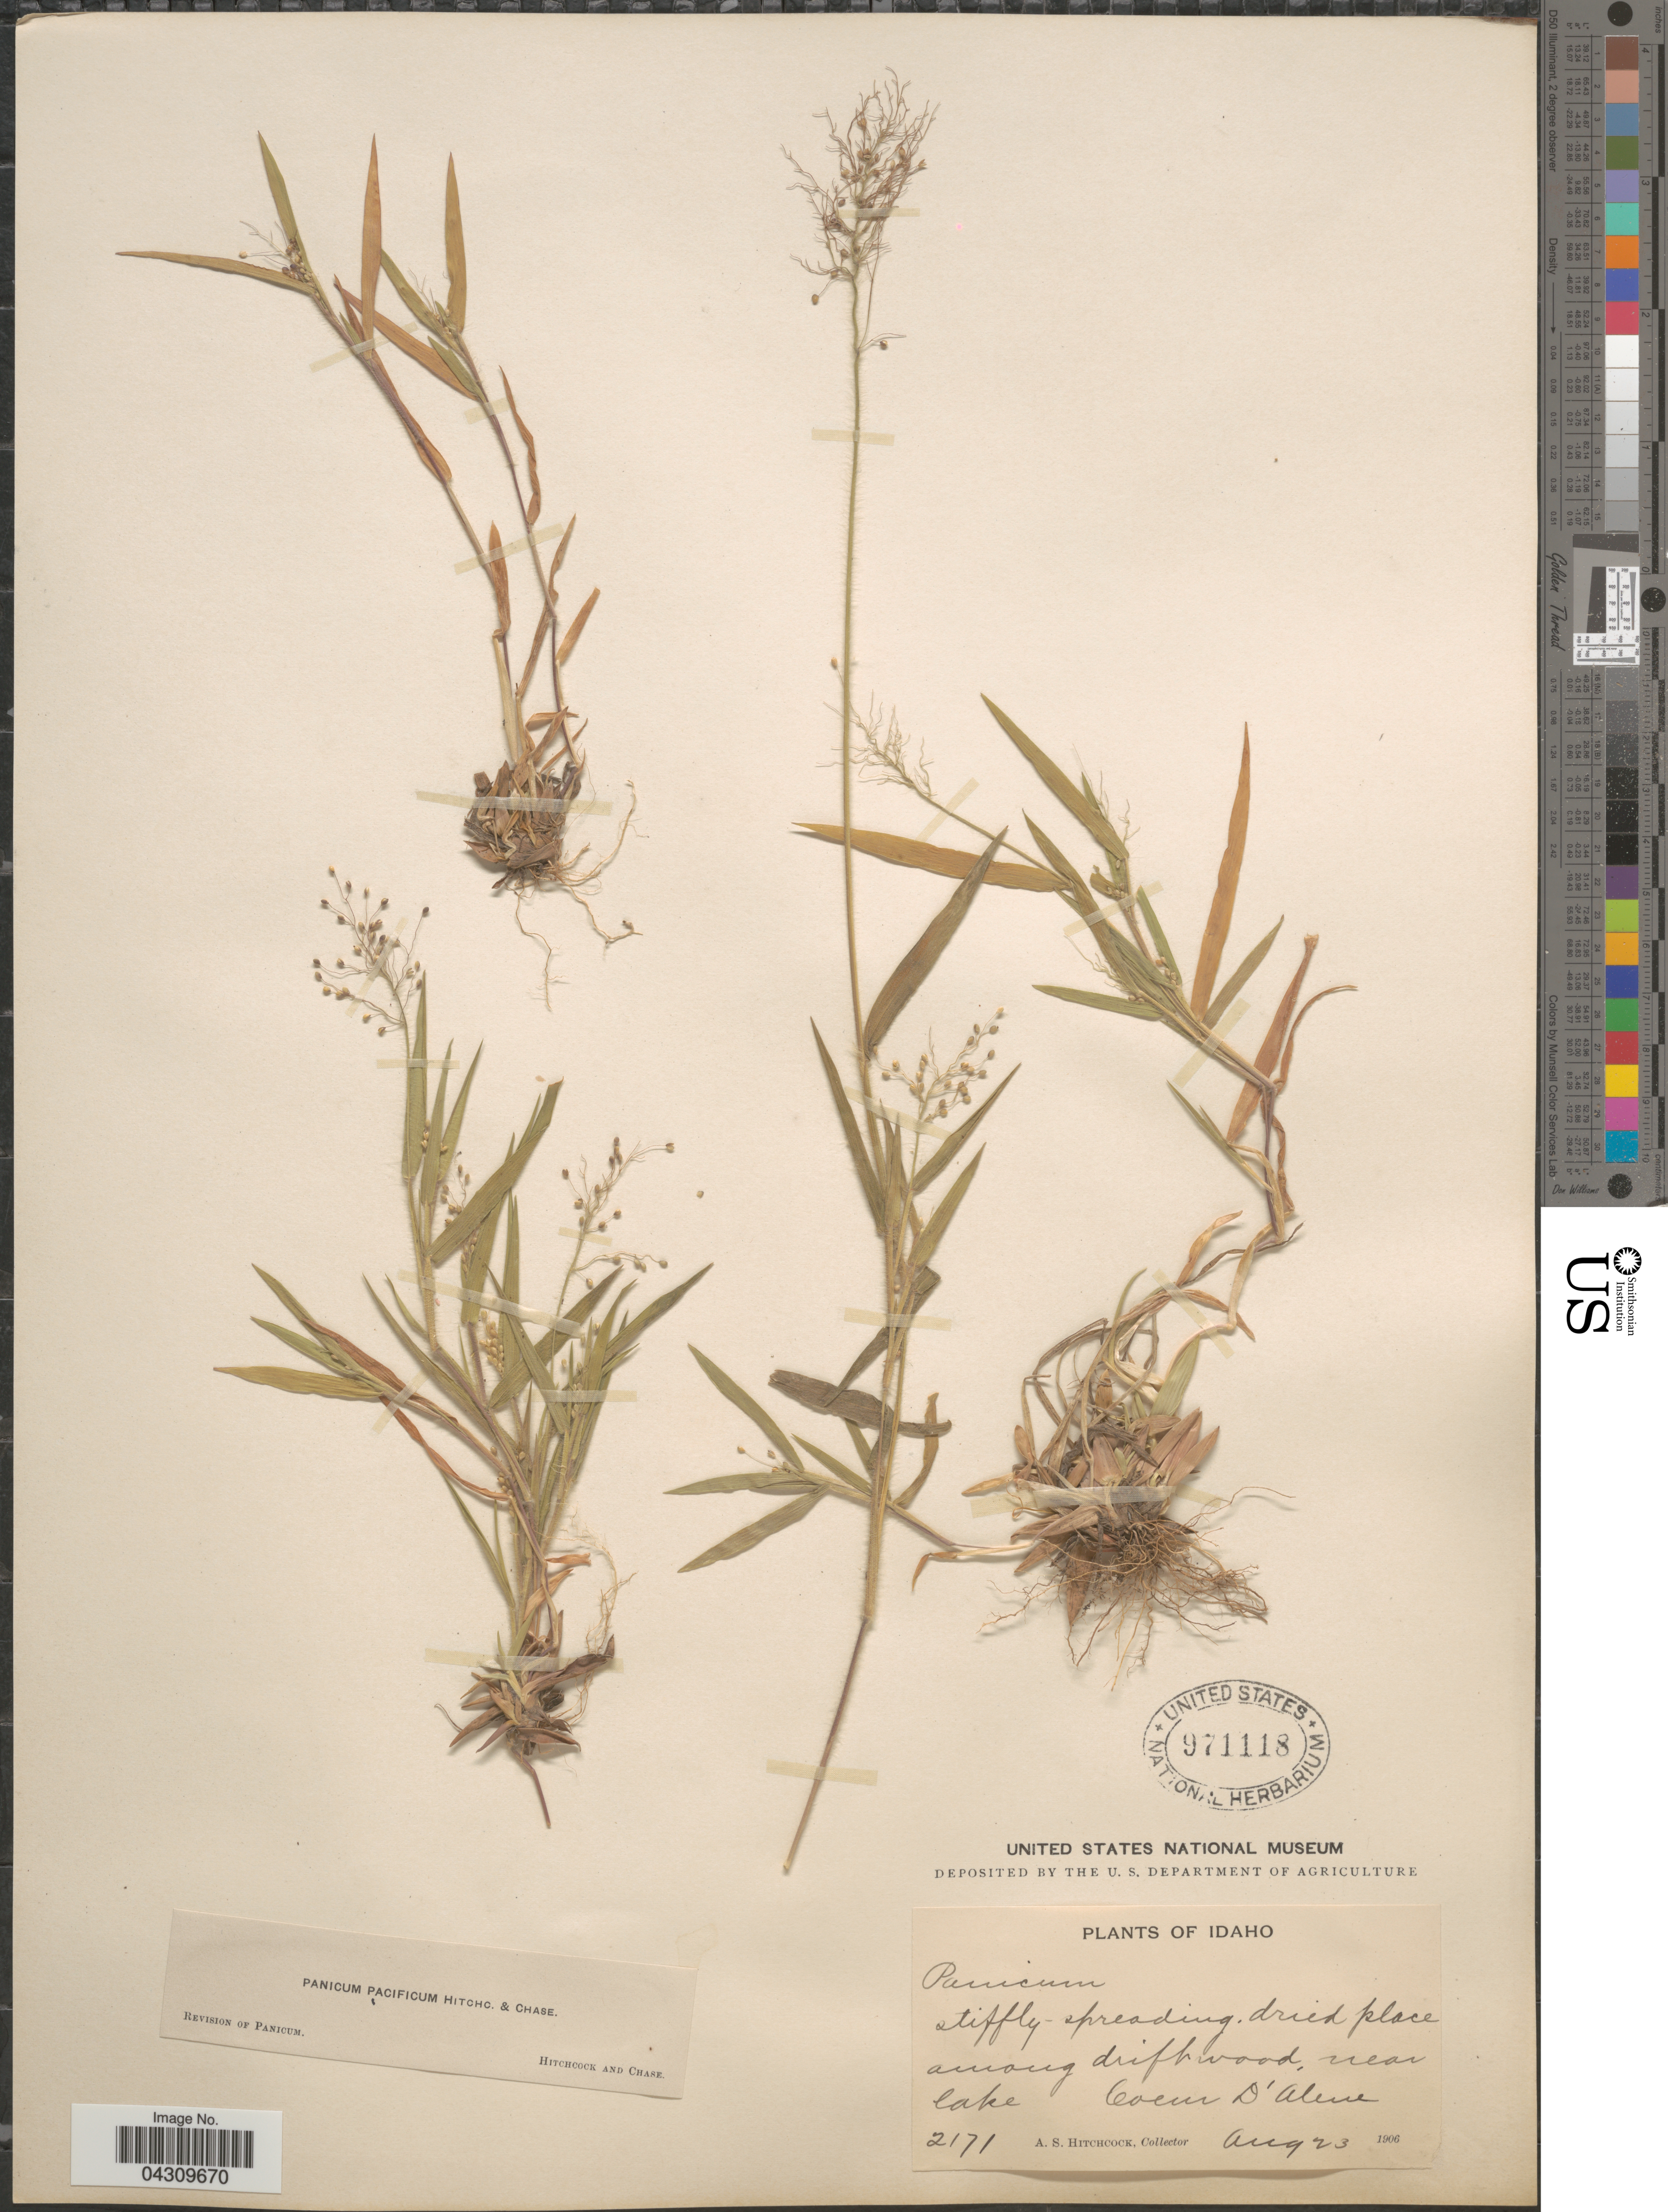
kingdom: Plantae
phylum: Tracheophyta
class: Liliopsida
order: Poales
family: Poaceae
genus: Dichanthelium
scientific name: Dichanthelium acuminatum var. acuminatum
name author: (Sw.) Gould & C.A. Clark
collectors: A. S. Hitchcock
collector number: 2171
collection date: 1906-08-23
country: United States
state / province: Idaho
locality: Stiffly-spreading, dried place among driftwood, near lake. Coeur D'Alene.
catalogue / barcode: US 971118